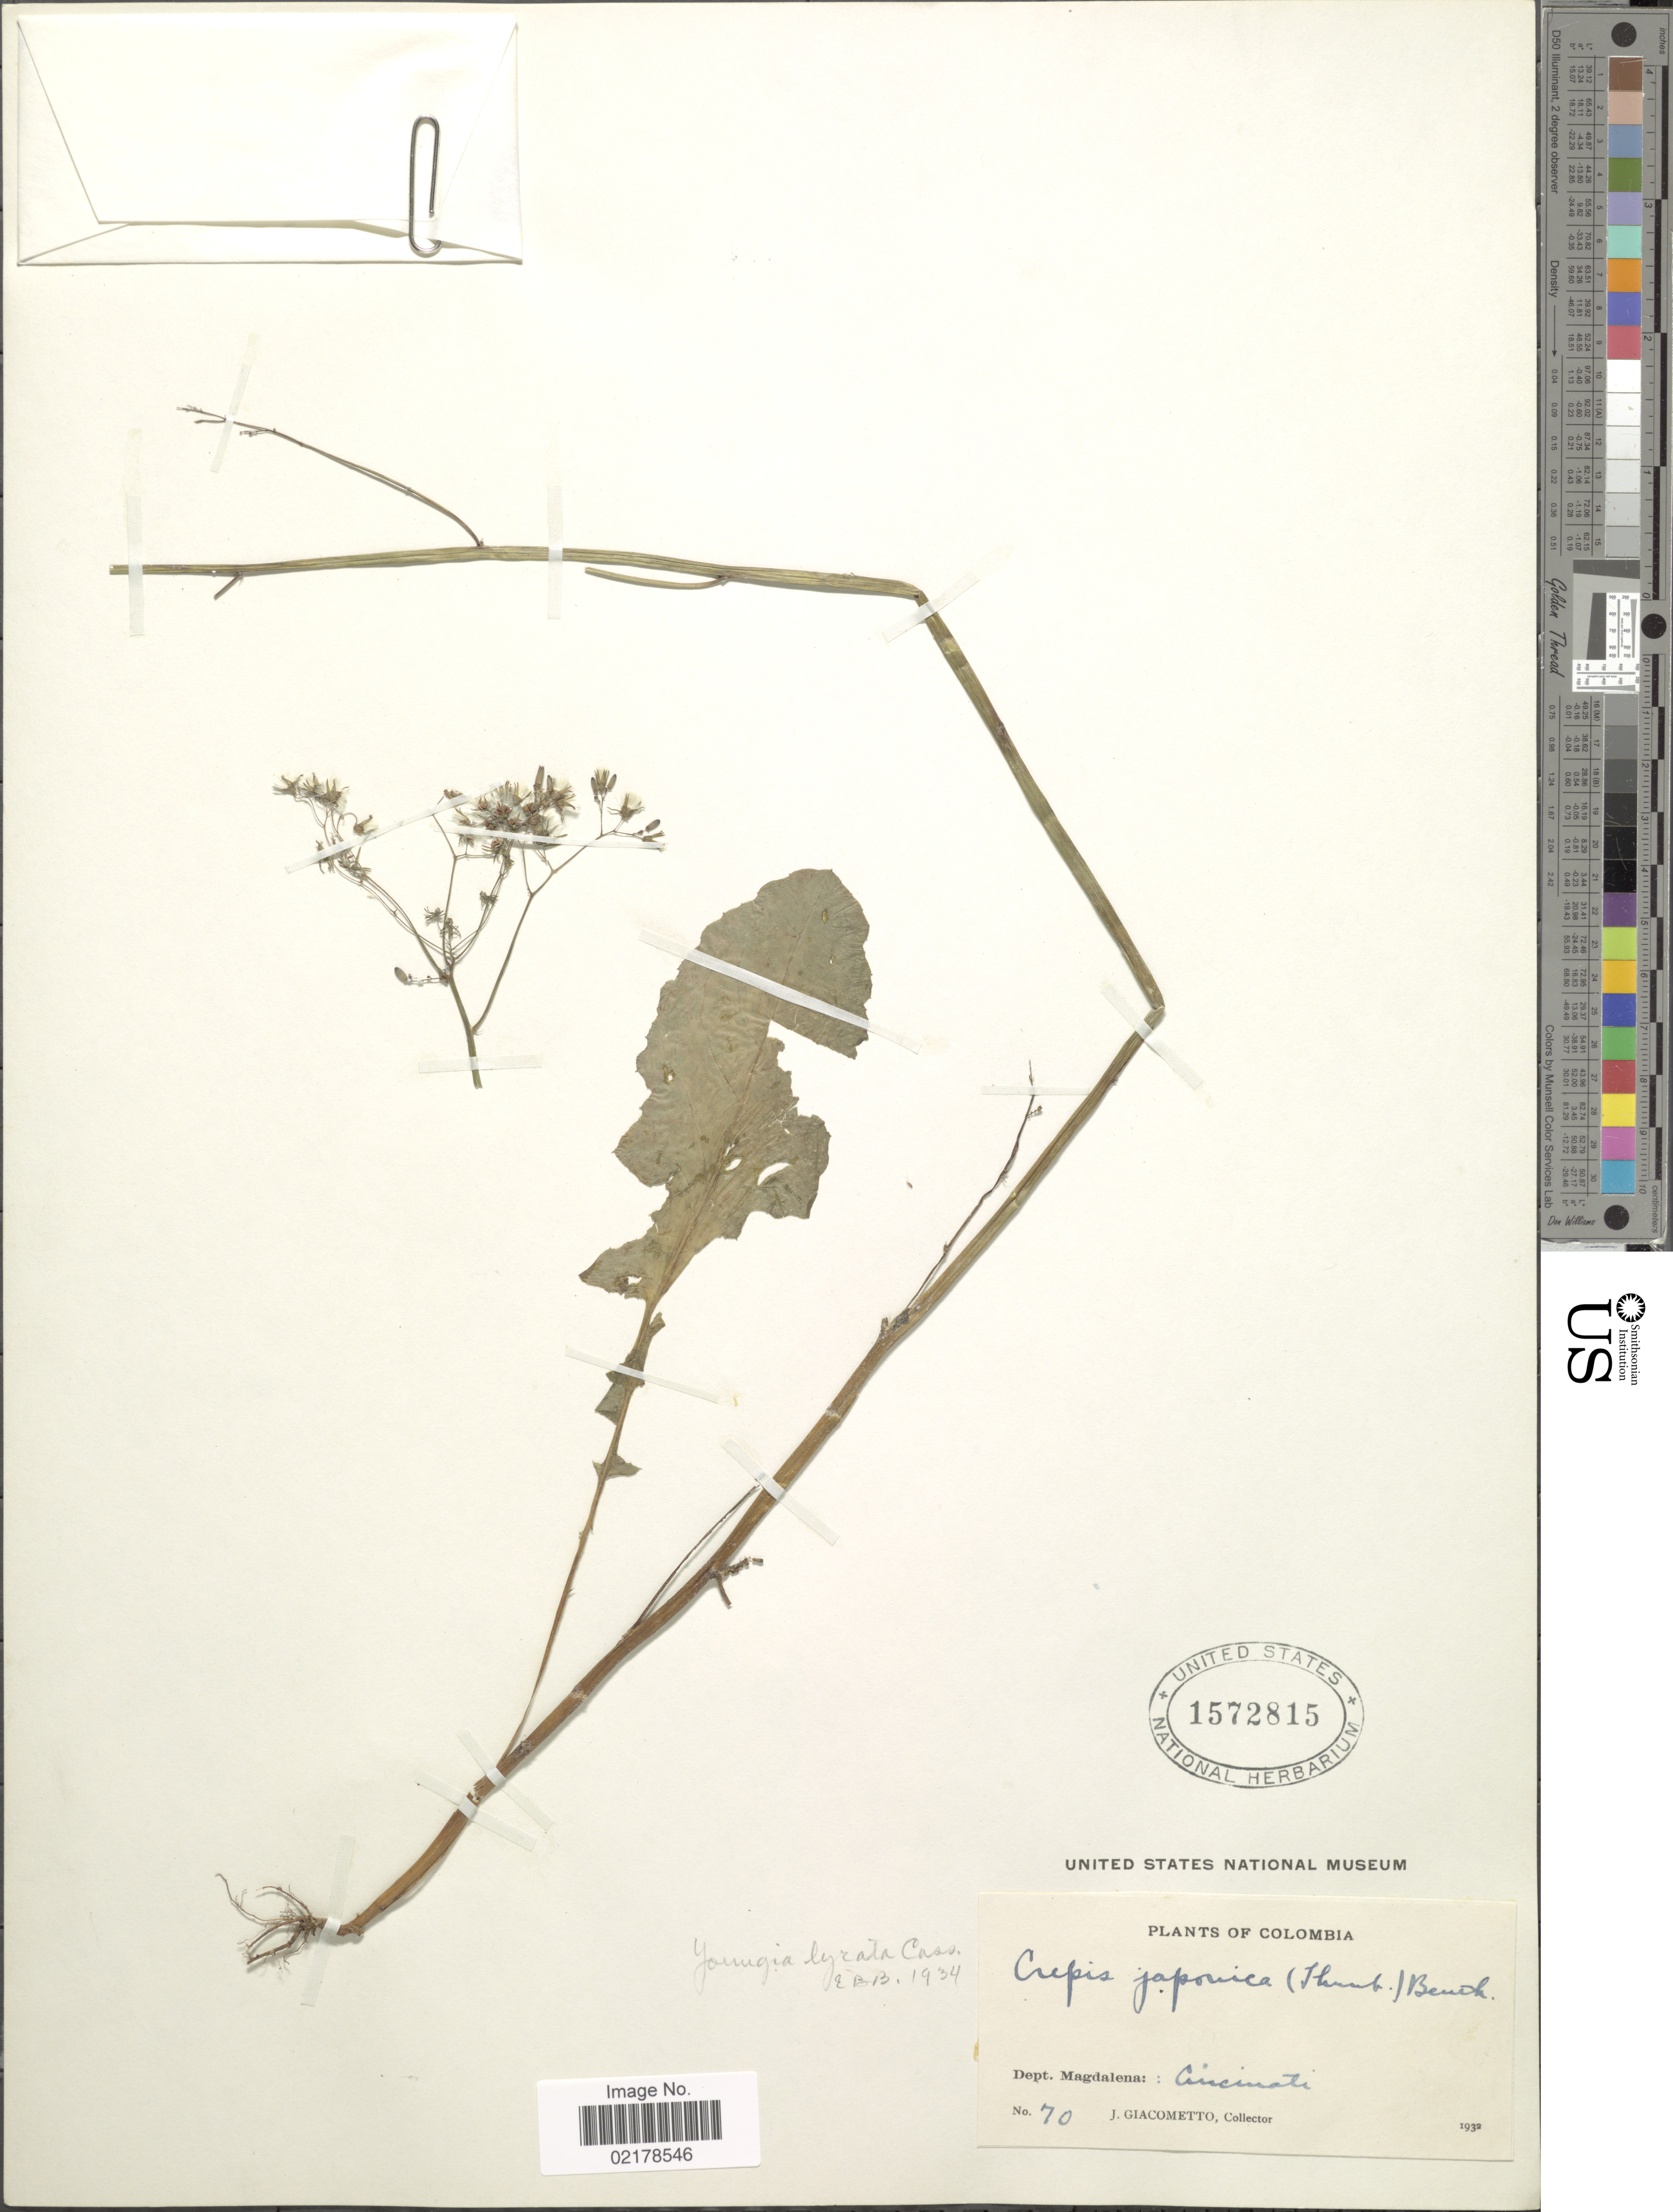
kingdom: Plantae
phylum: Tracheophyta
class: Magnoliopsida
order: Asterales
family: Asteraceae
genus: Youngia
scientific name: Youngia japonica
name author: (L.) DC.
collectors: J. Giacometto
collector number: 70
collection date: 1932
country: Colombia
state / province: Magdalena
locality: Dept. Magdalena: Cincinati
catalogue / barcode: US 1572815